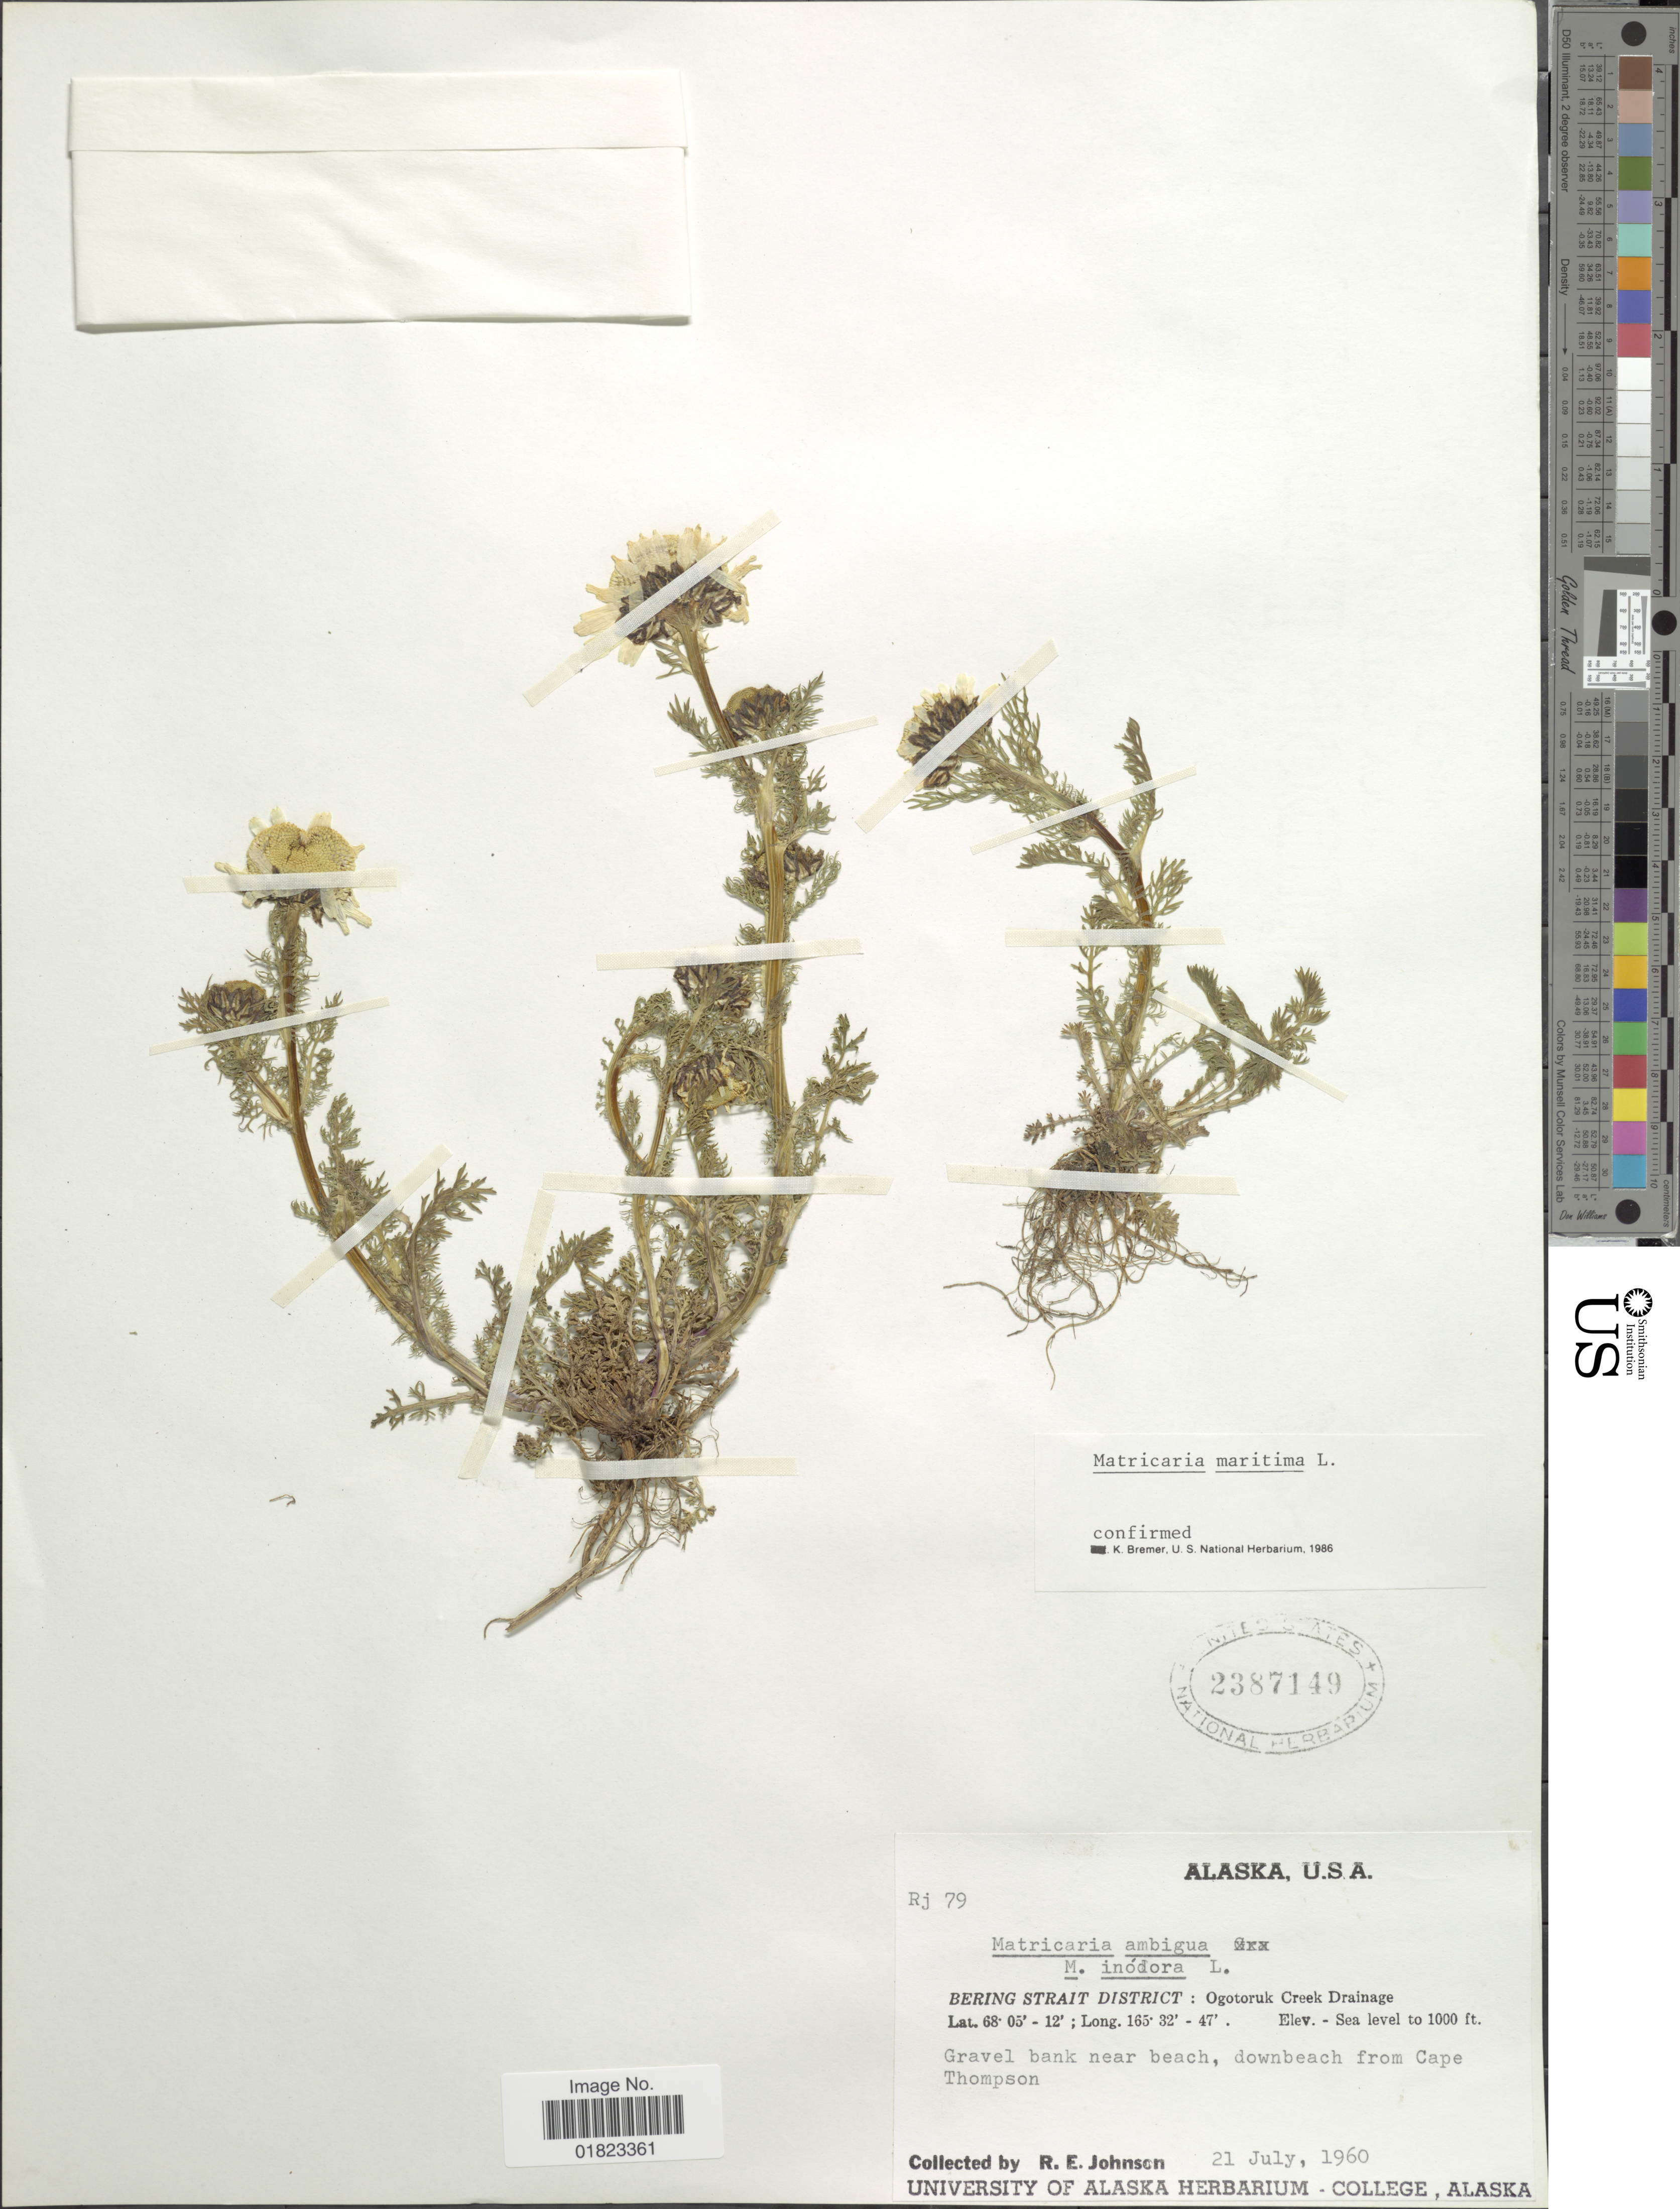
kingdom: Plantae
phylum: Tracheophyta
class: Magnoliopsida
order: Asterales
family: Asteraceae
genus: Tripleurospermum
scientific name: Tripleurospermum maritimum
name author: (L.) W.D.J. Koch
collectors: R. Johnson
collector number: Rj 79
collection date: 1960-07-21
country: United States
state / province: Alaska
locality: Alaska. U.S.A. Bering Strait District: Ogotoruk Creek Drainage.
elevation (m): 305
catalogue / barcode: US 2387149